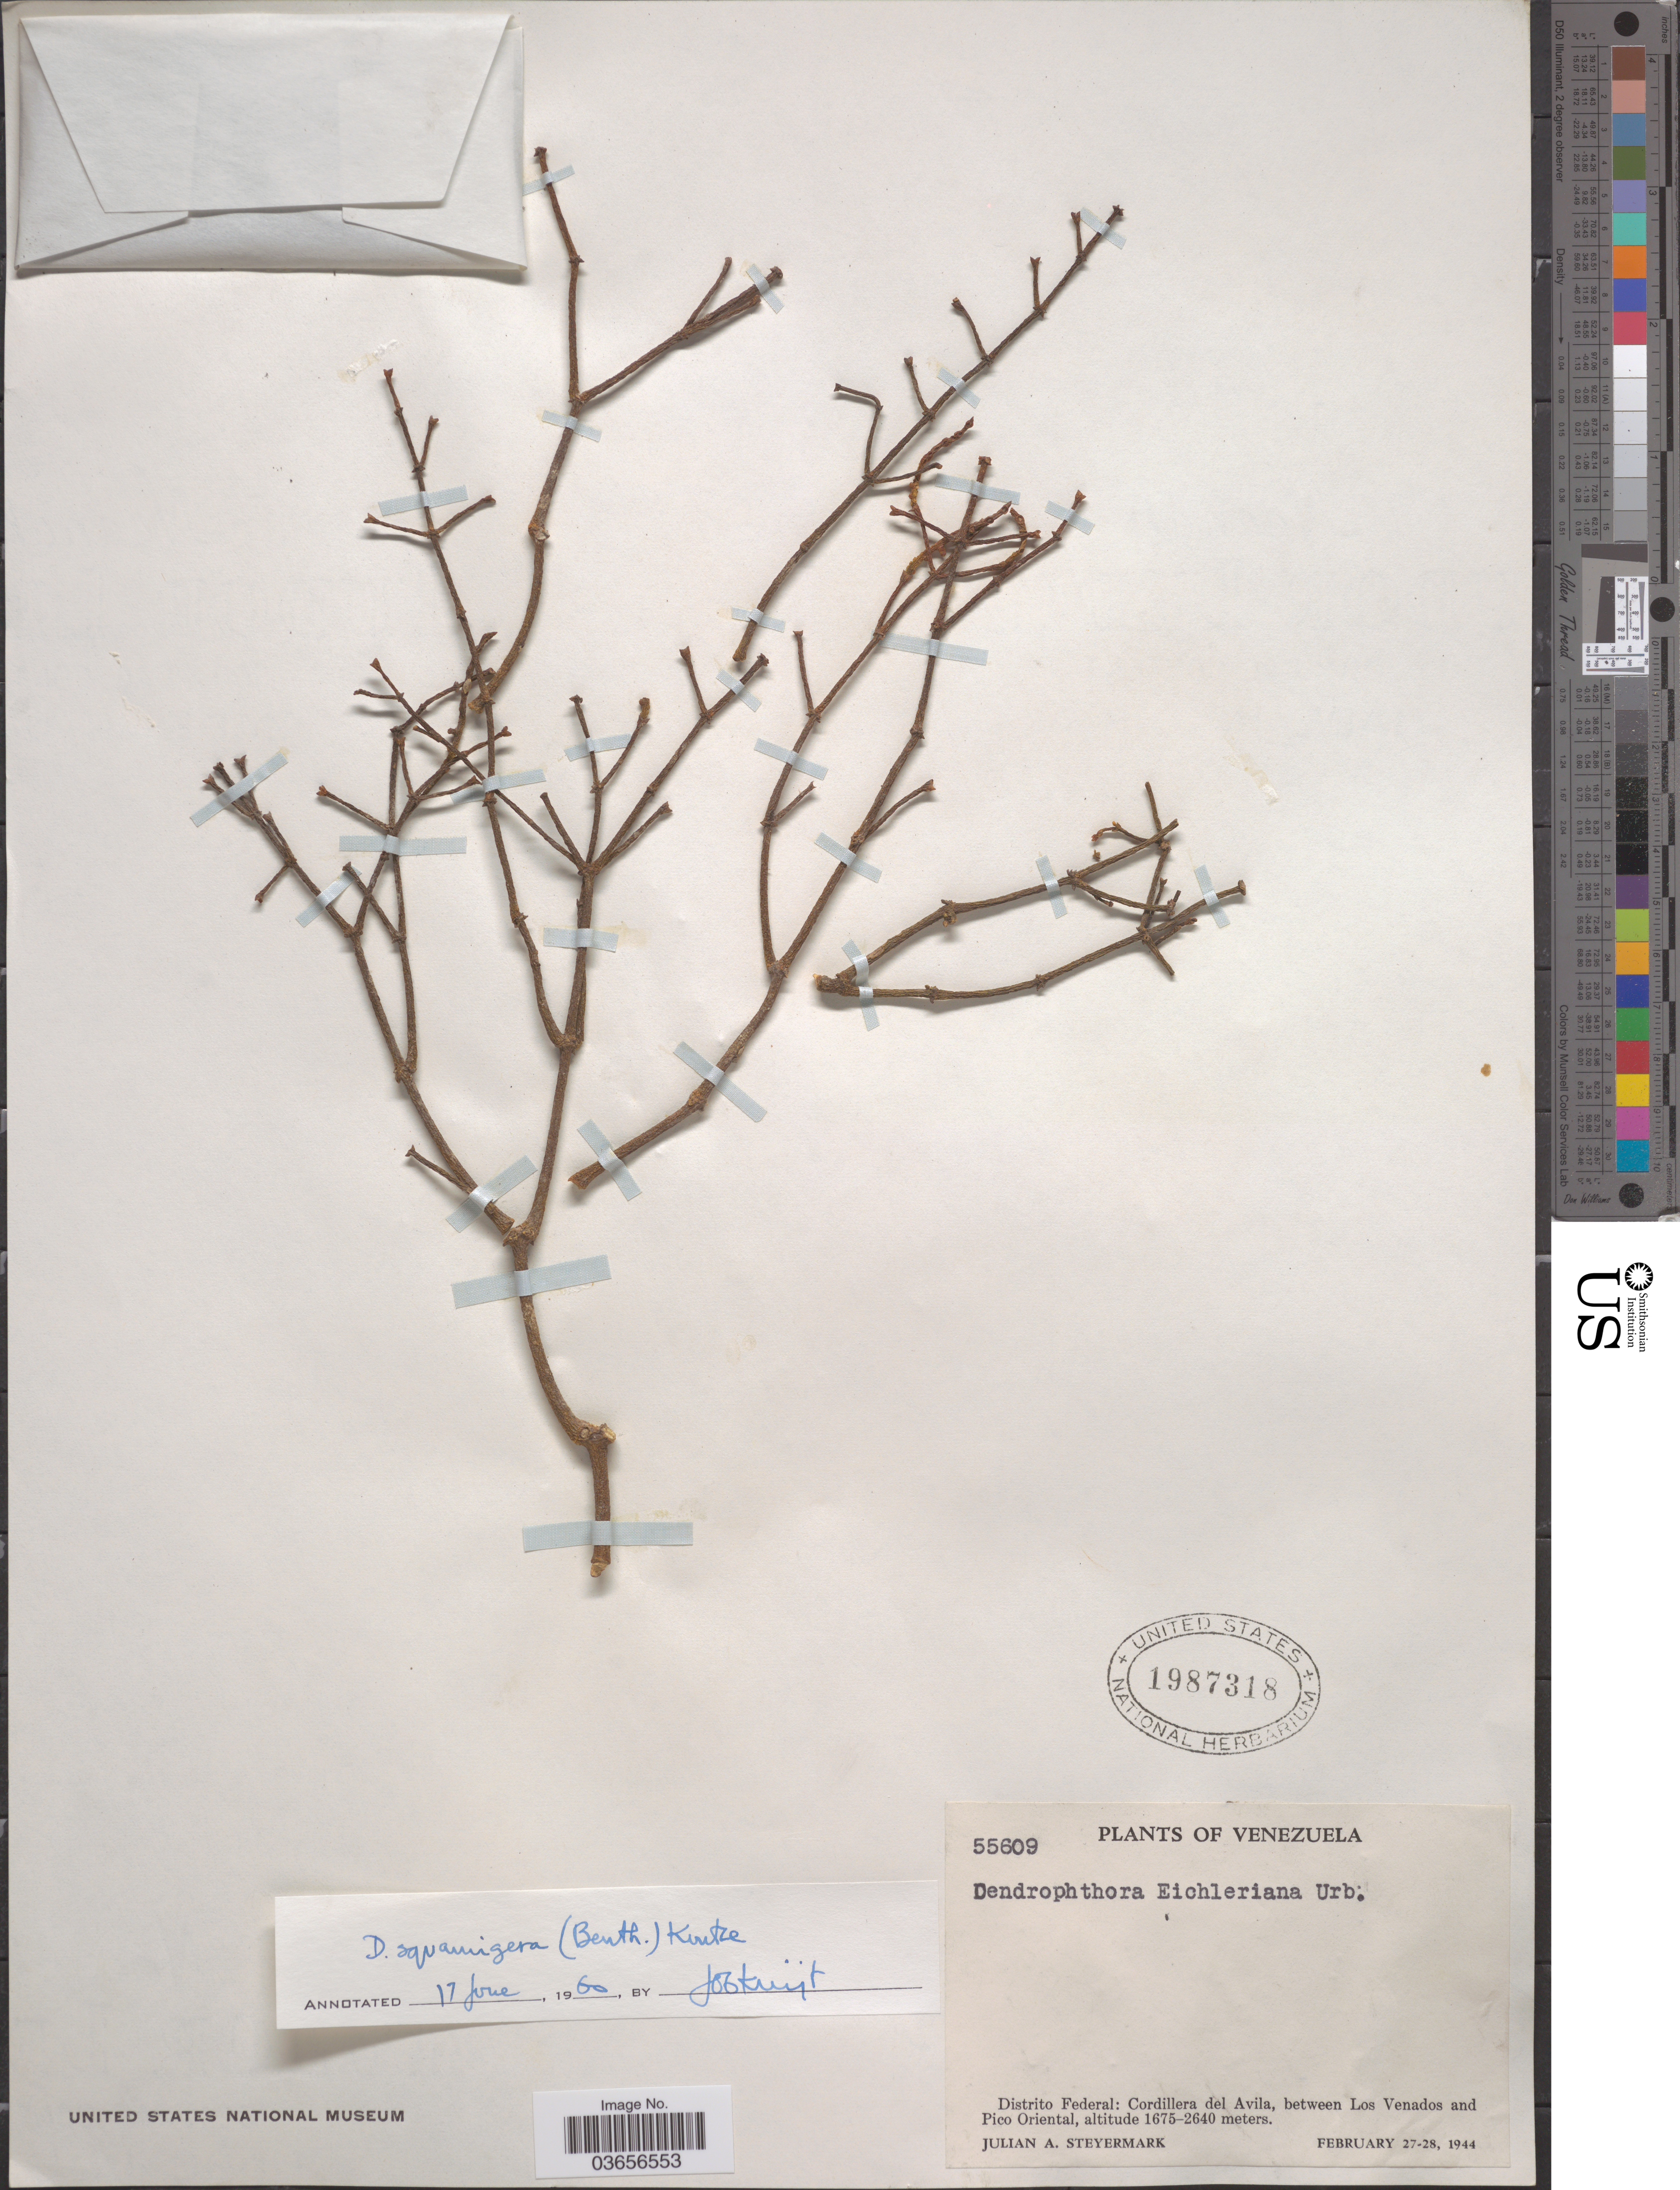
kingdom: Plantae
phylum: Tracheophyta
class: Magnoliopsida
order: Santalales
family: Viscaceae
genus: Dendrophthora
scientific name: Dendrophthora squamigera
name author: (Benth.) Kuntze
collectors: J. Steyermark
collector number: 55609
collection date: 1944-02-27/1944-02-28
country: Venezuela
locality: Distrito Federal: Cordillera del Avila, between Los Venados and Pico Oriental.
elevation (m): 1675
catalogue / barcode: US 1987318